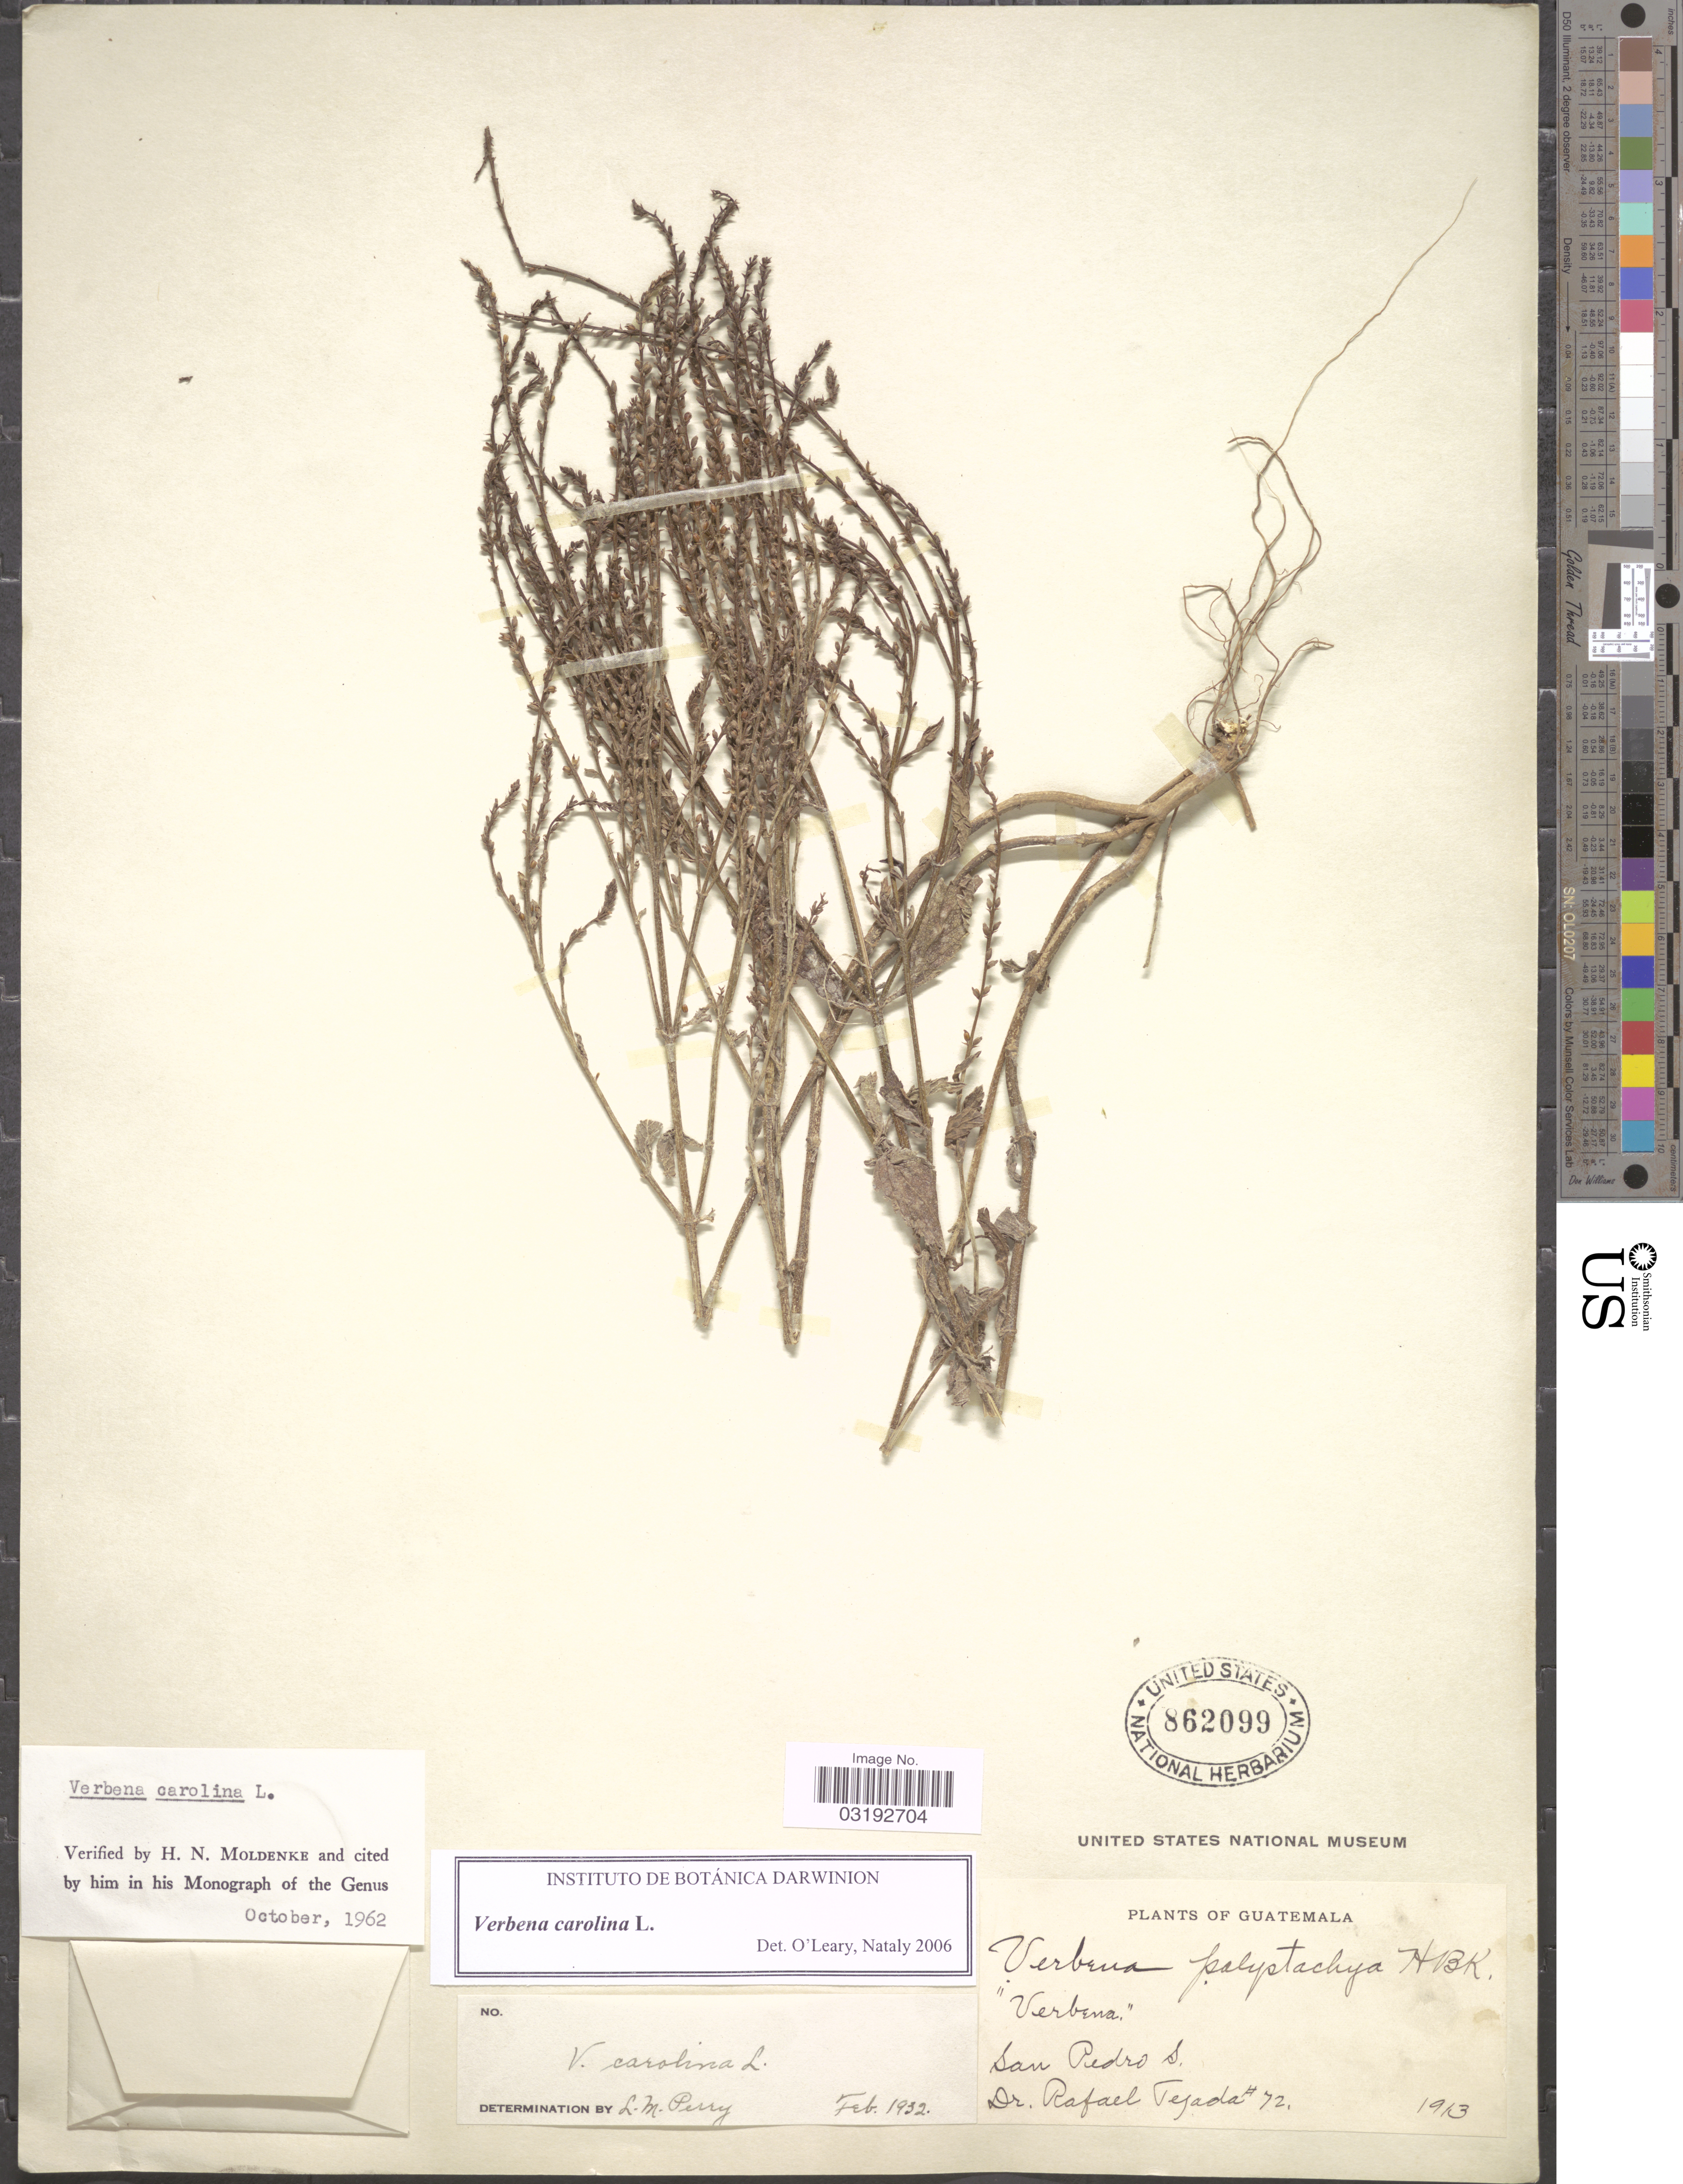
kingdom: Plantae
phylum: Tracheophyta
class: Magnoliopsida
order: Lamiales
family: Verbenaceae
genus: Verbena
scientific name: Verbena carolina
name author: L.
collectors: R. Tejada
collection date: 1913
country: Guatemala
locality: San Pedro s.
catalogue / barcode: US 862099